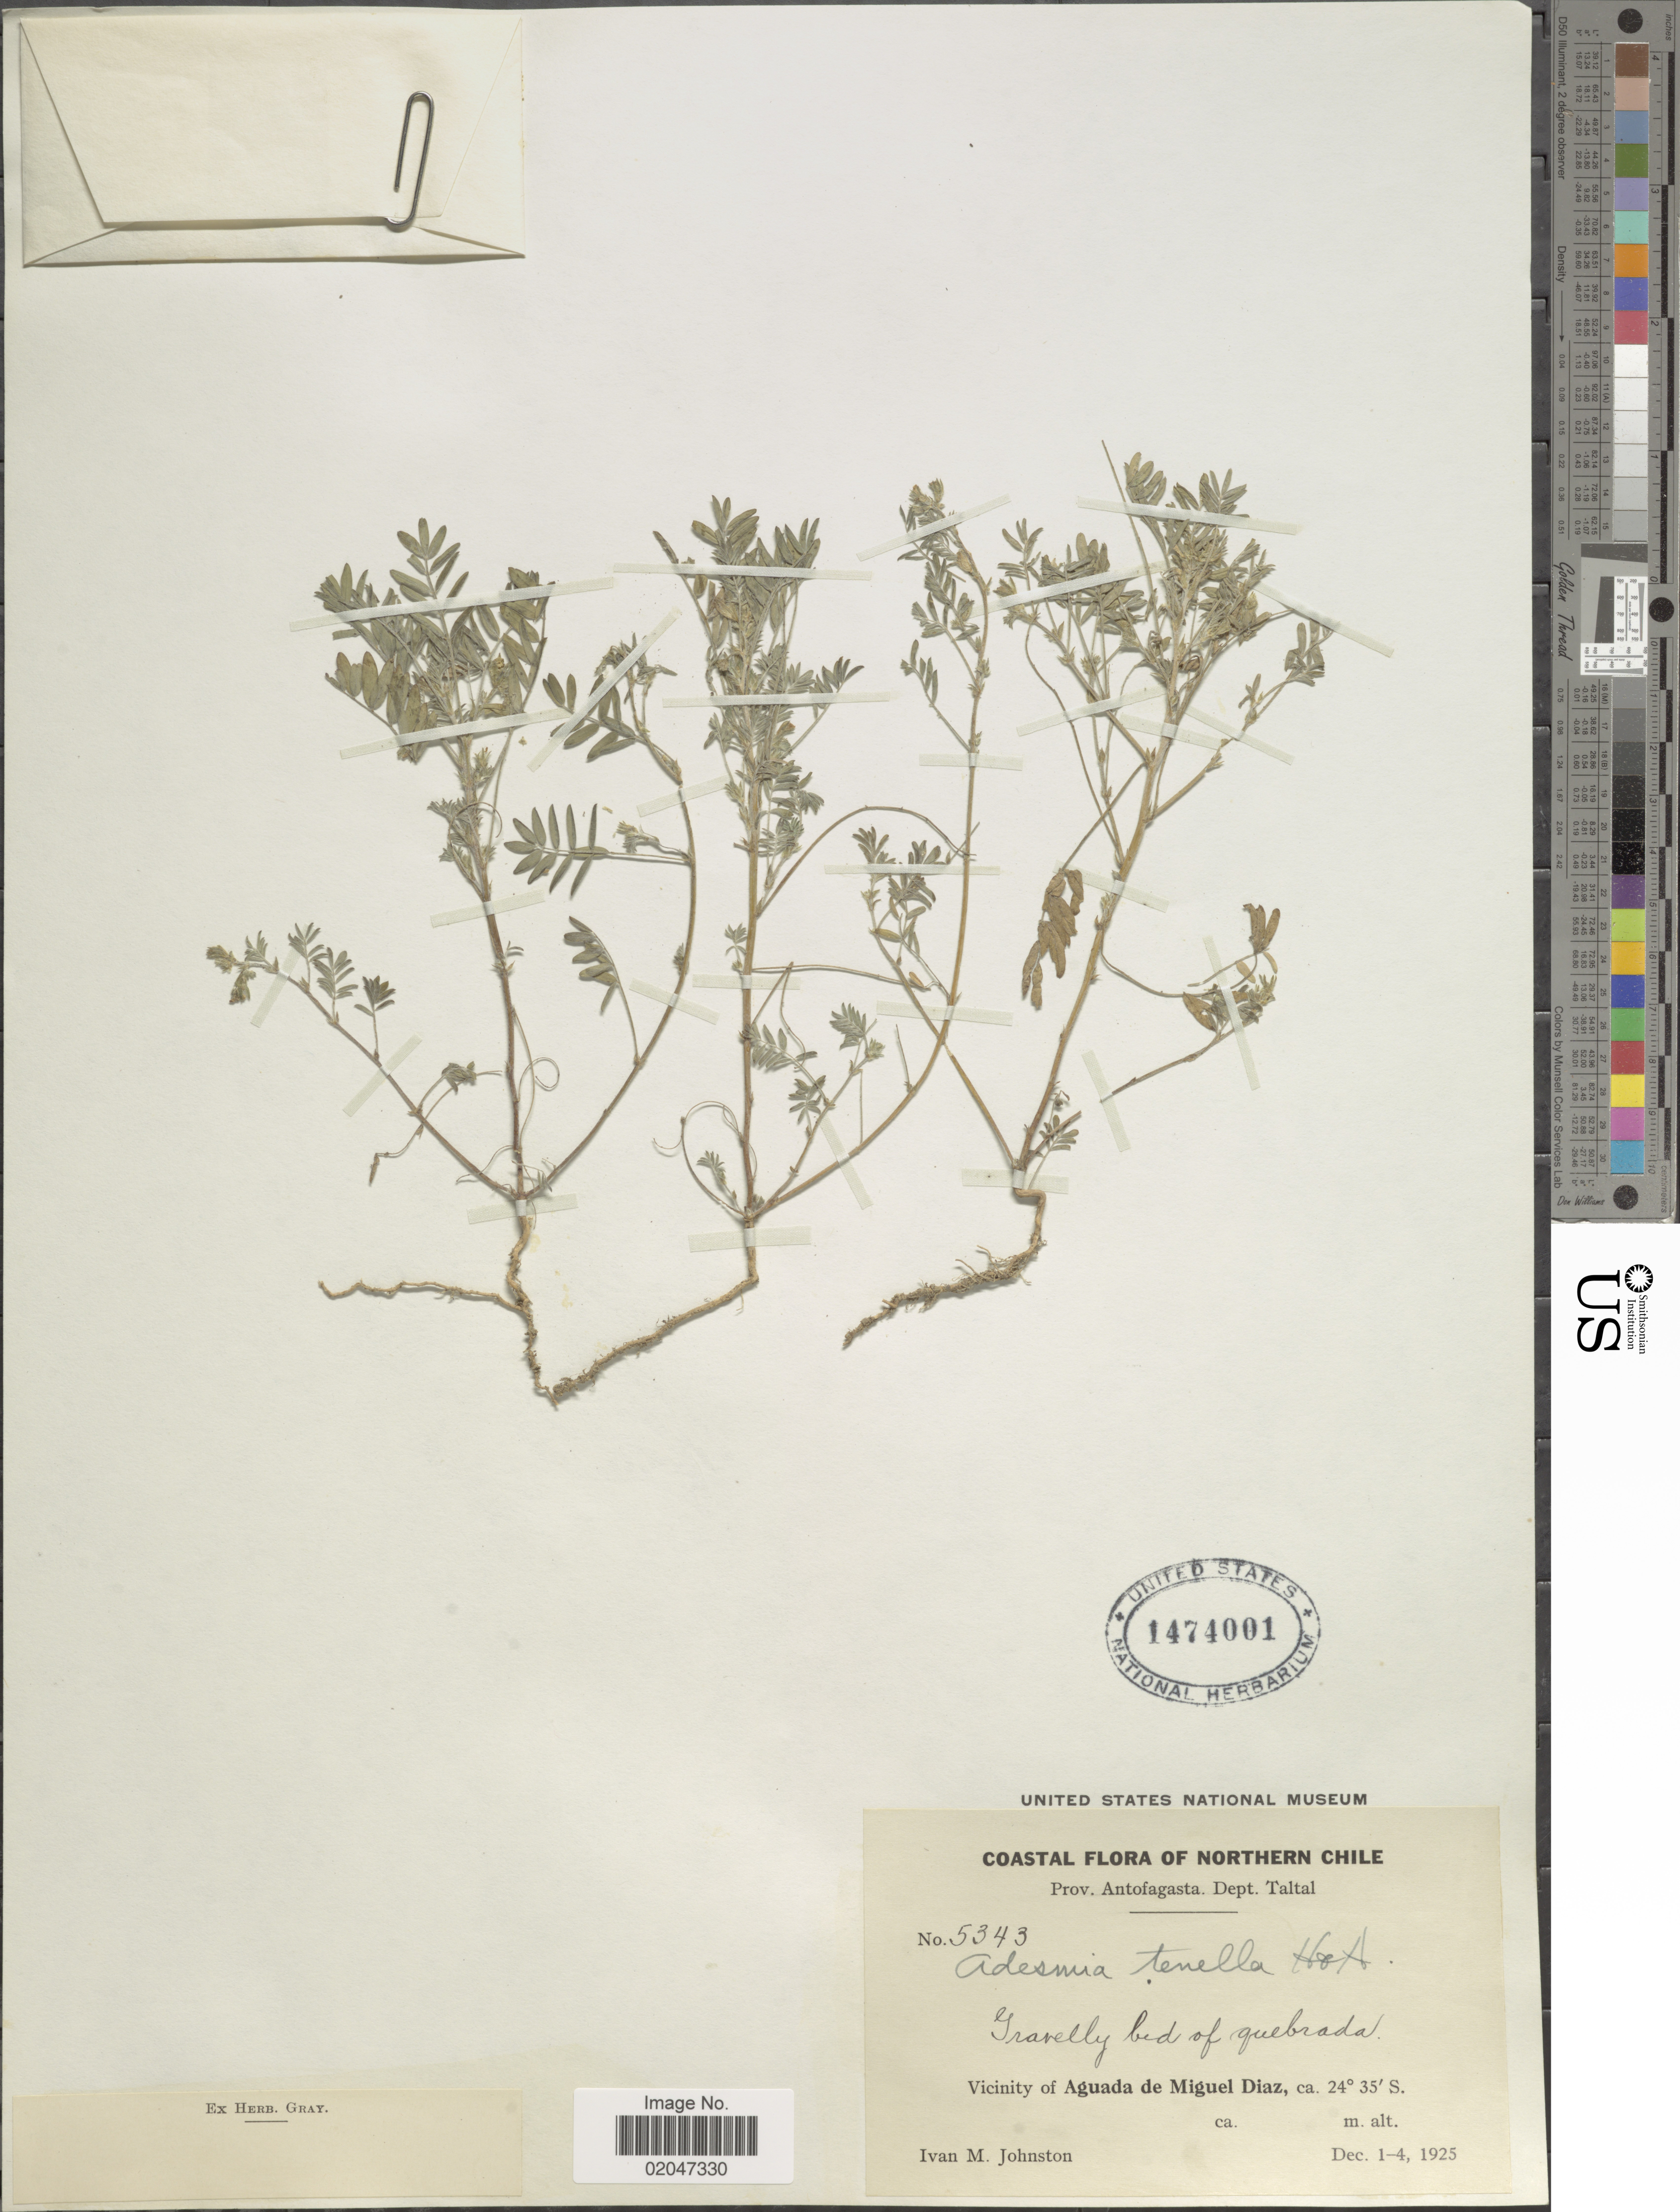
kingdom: Plantae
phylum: Tracheophyta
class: Magnoliopsida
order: Fabales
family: Fabaceae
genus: Adesmia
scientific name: Adesmia tenella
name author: Hook. & Arn.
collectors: I.M. Johnston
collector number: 5343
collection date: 1925-12-01/1925-12-04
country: Chile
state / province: Antofagasta (II)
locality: Coastal of Northern Chile, Dept Taltal, Gravelly bed of quebrada, Vicinity of Aguada de Miguel Diaz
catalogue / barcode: US 1474001